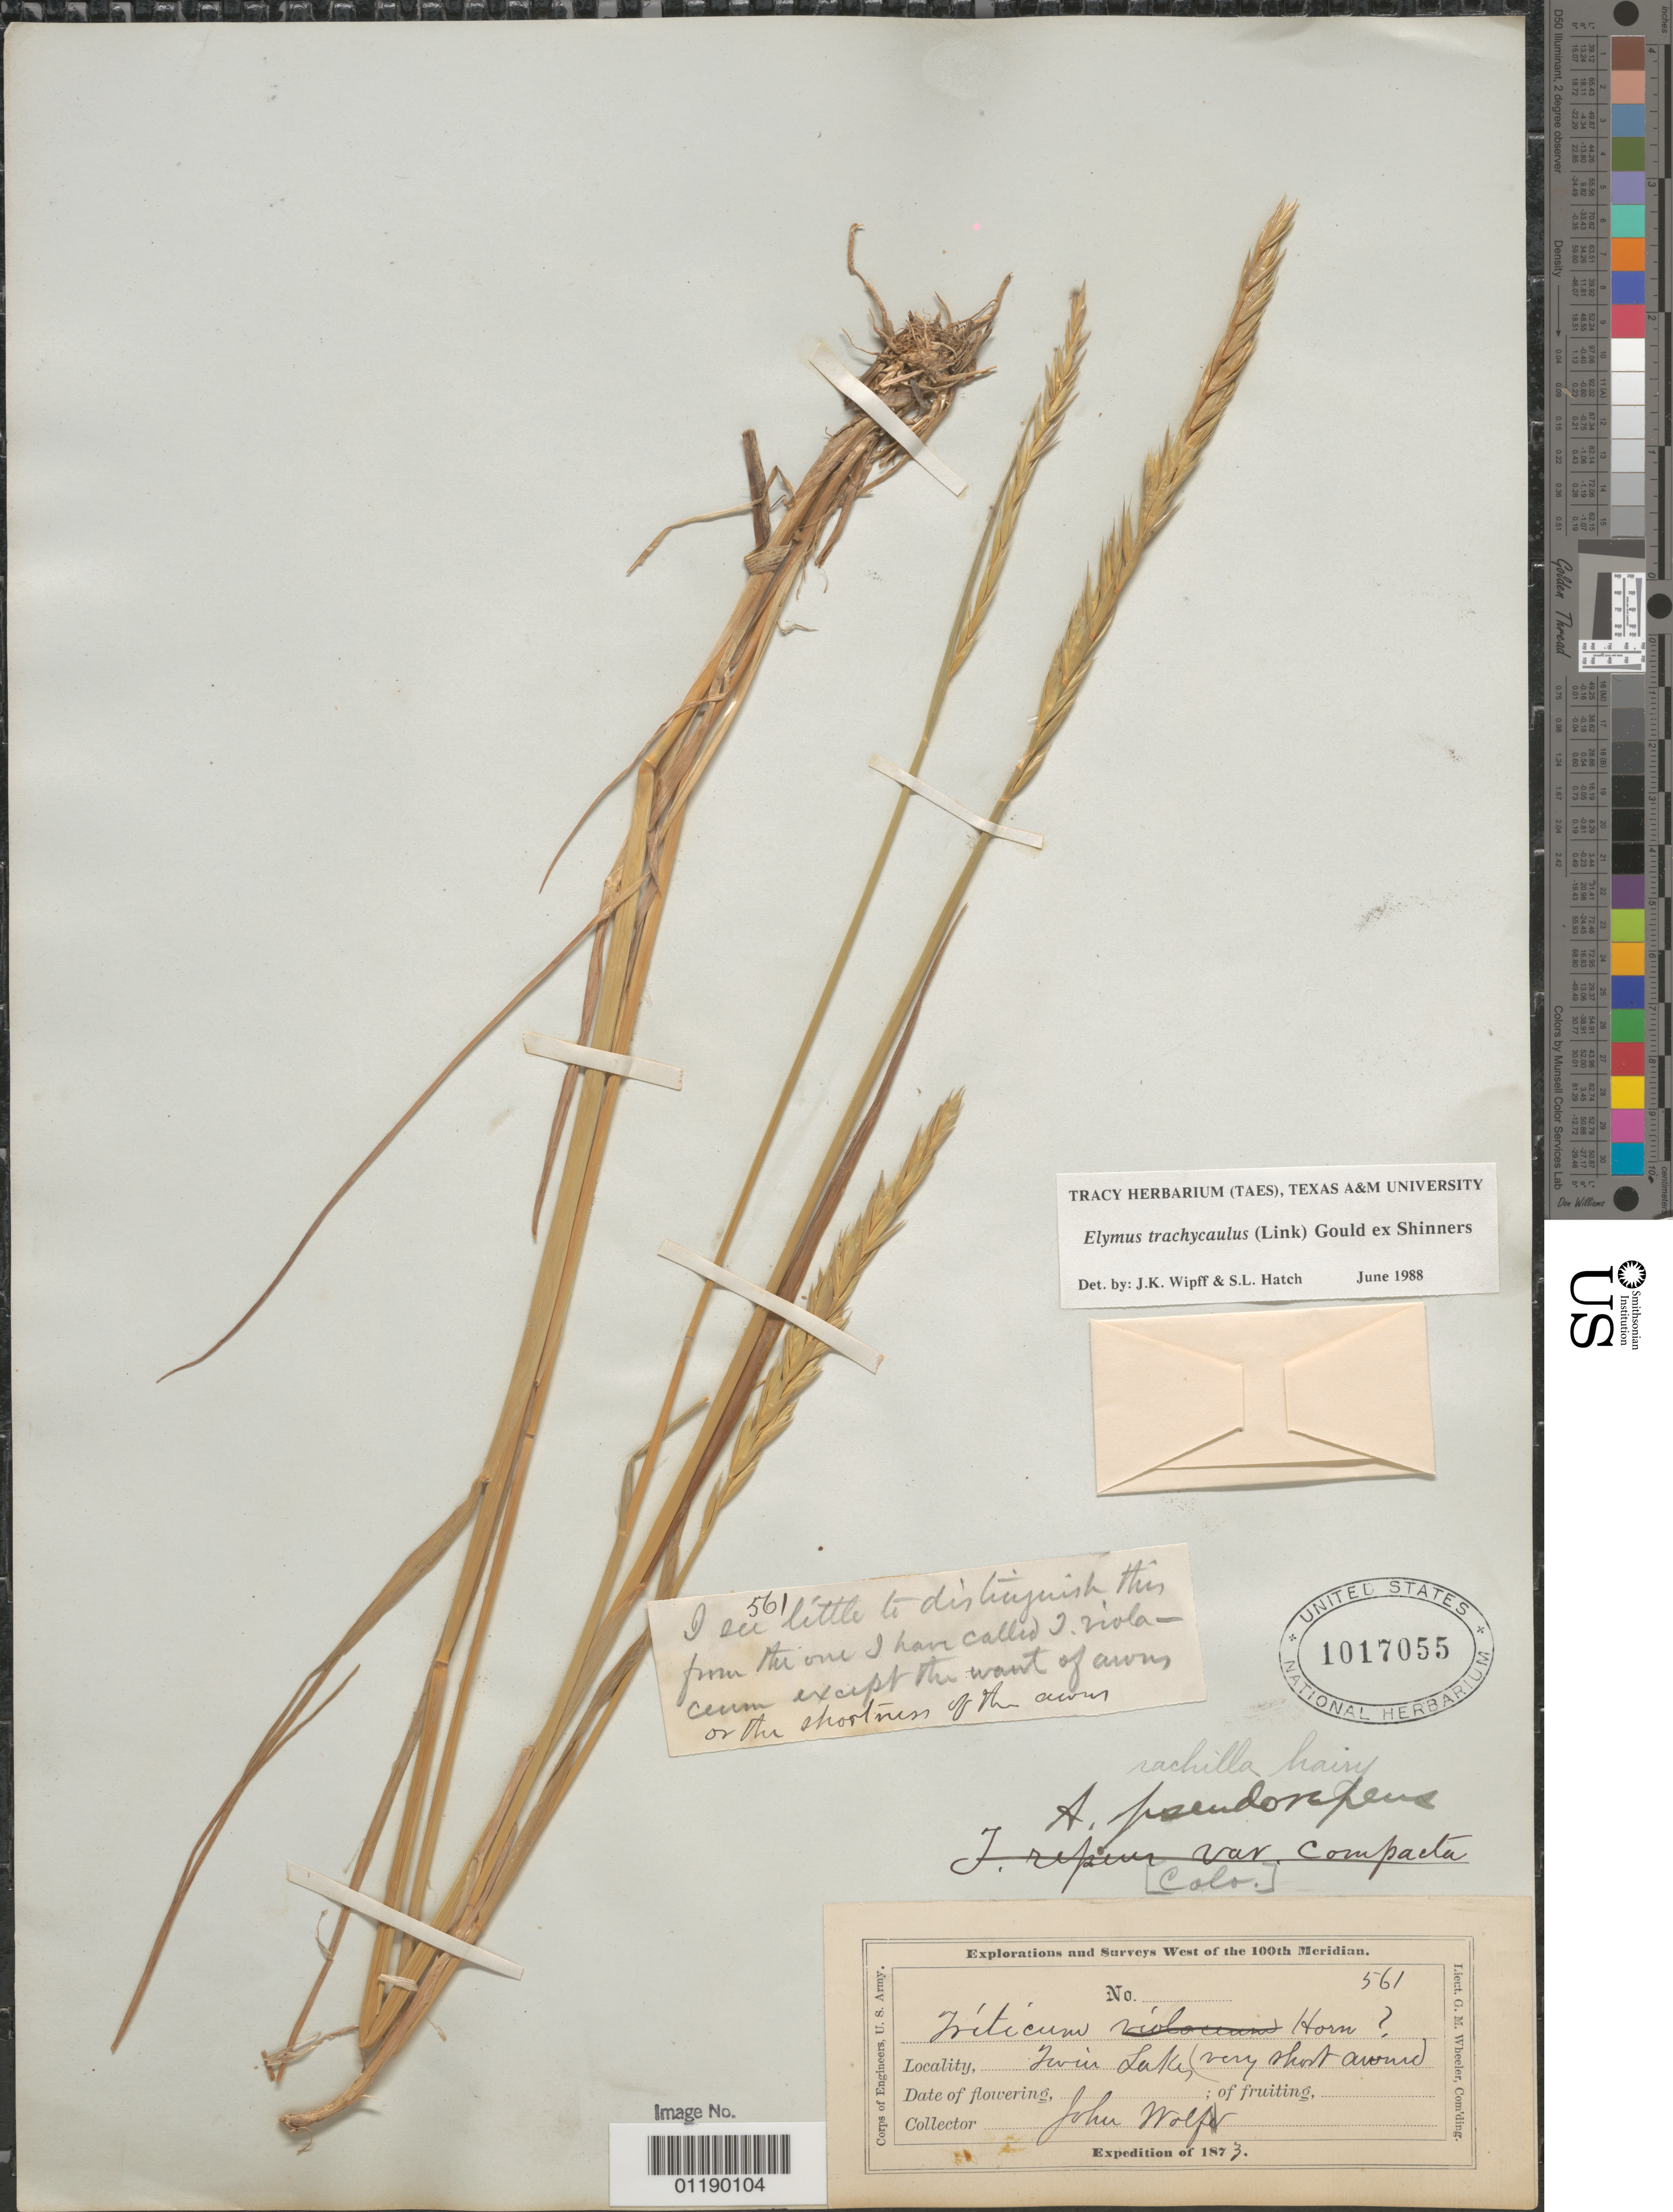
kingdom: Plantae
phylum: Tracheophyta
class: Liliopsida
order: Poales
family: Poaceae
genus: Elymus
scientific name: Elymus trachycaulus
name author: (Link) Gould ex Shinners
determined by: Wipff, J. K.; Hatch, S. L.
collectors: J. Wolf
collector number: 561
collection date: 1873-07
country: United States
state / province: Colorado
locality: Twin Lakes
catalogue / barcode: US 1017055